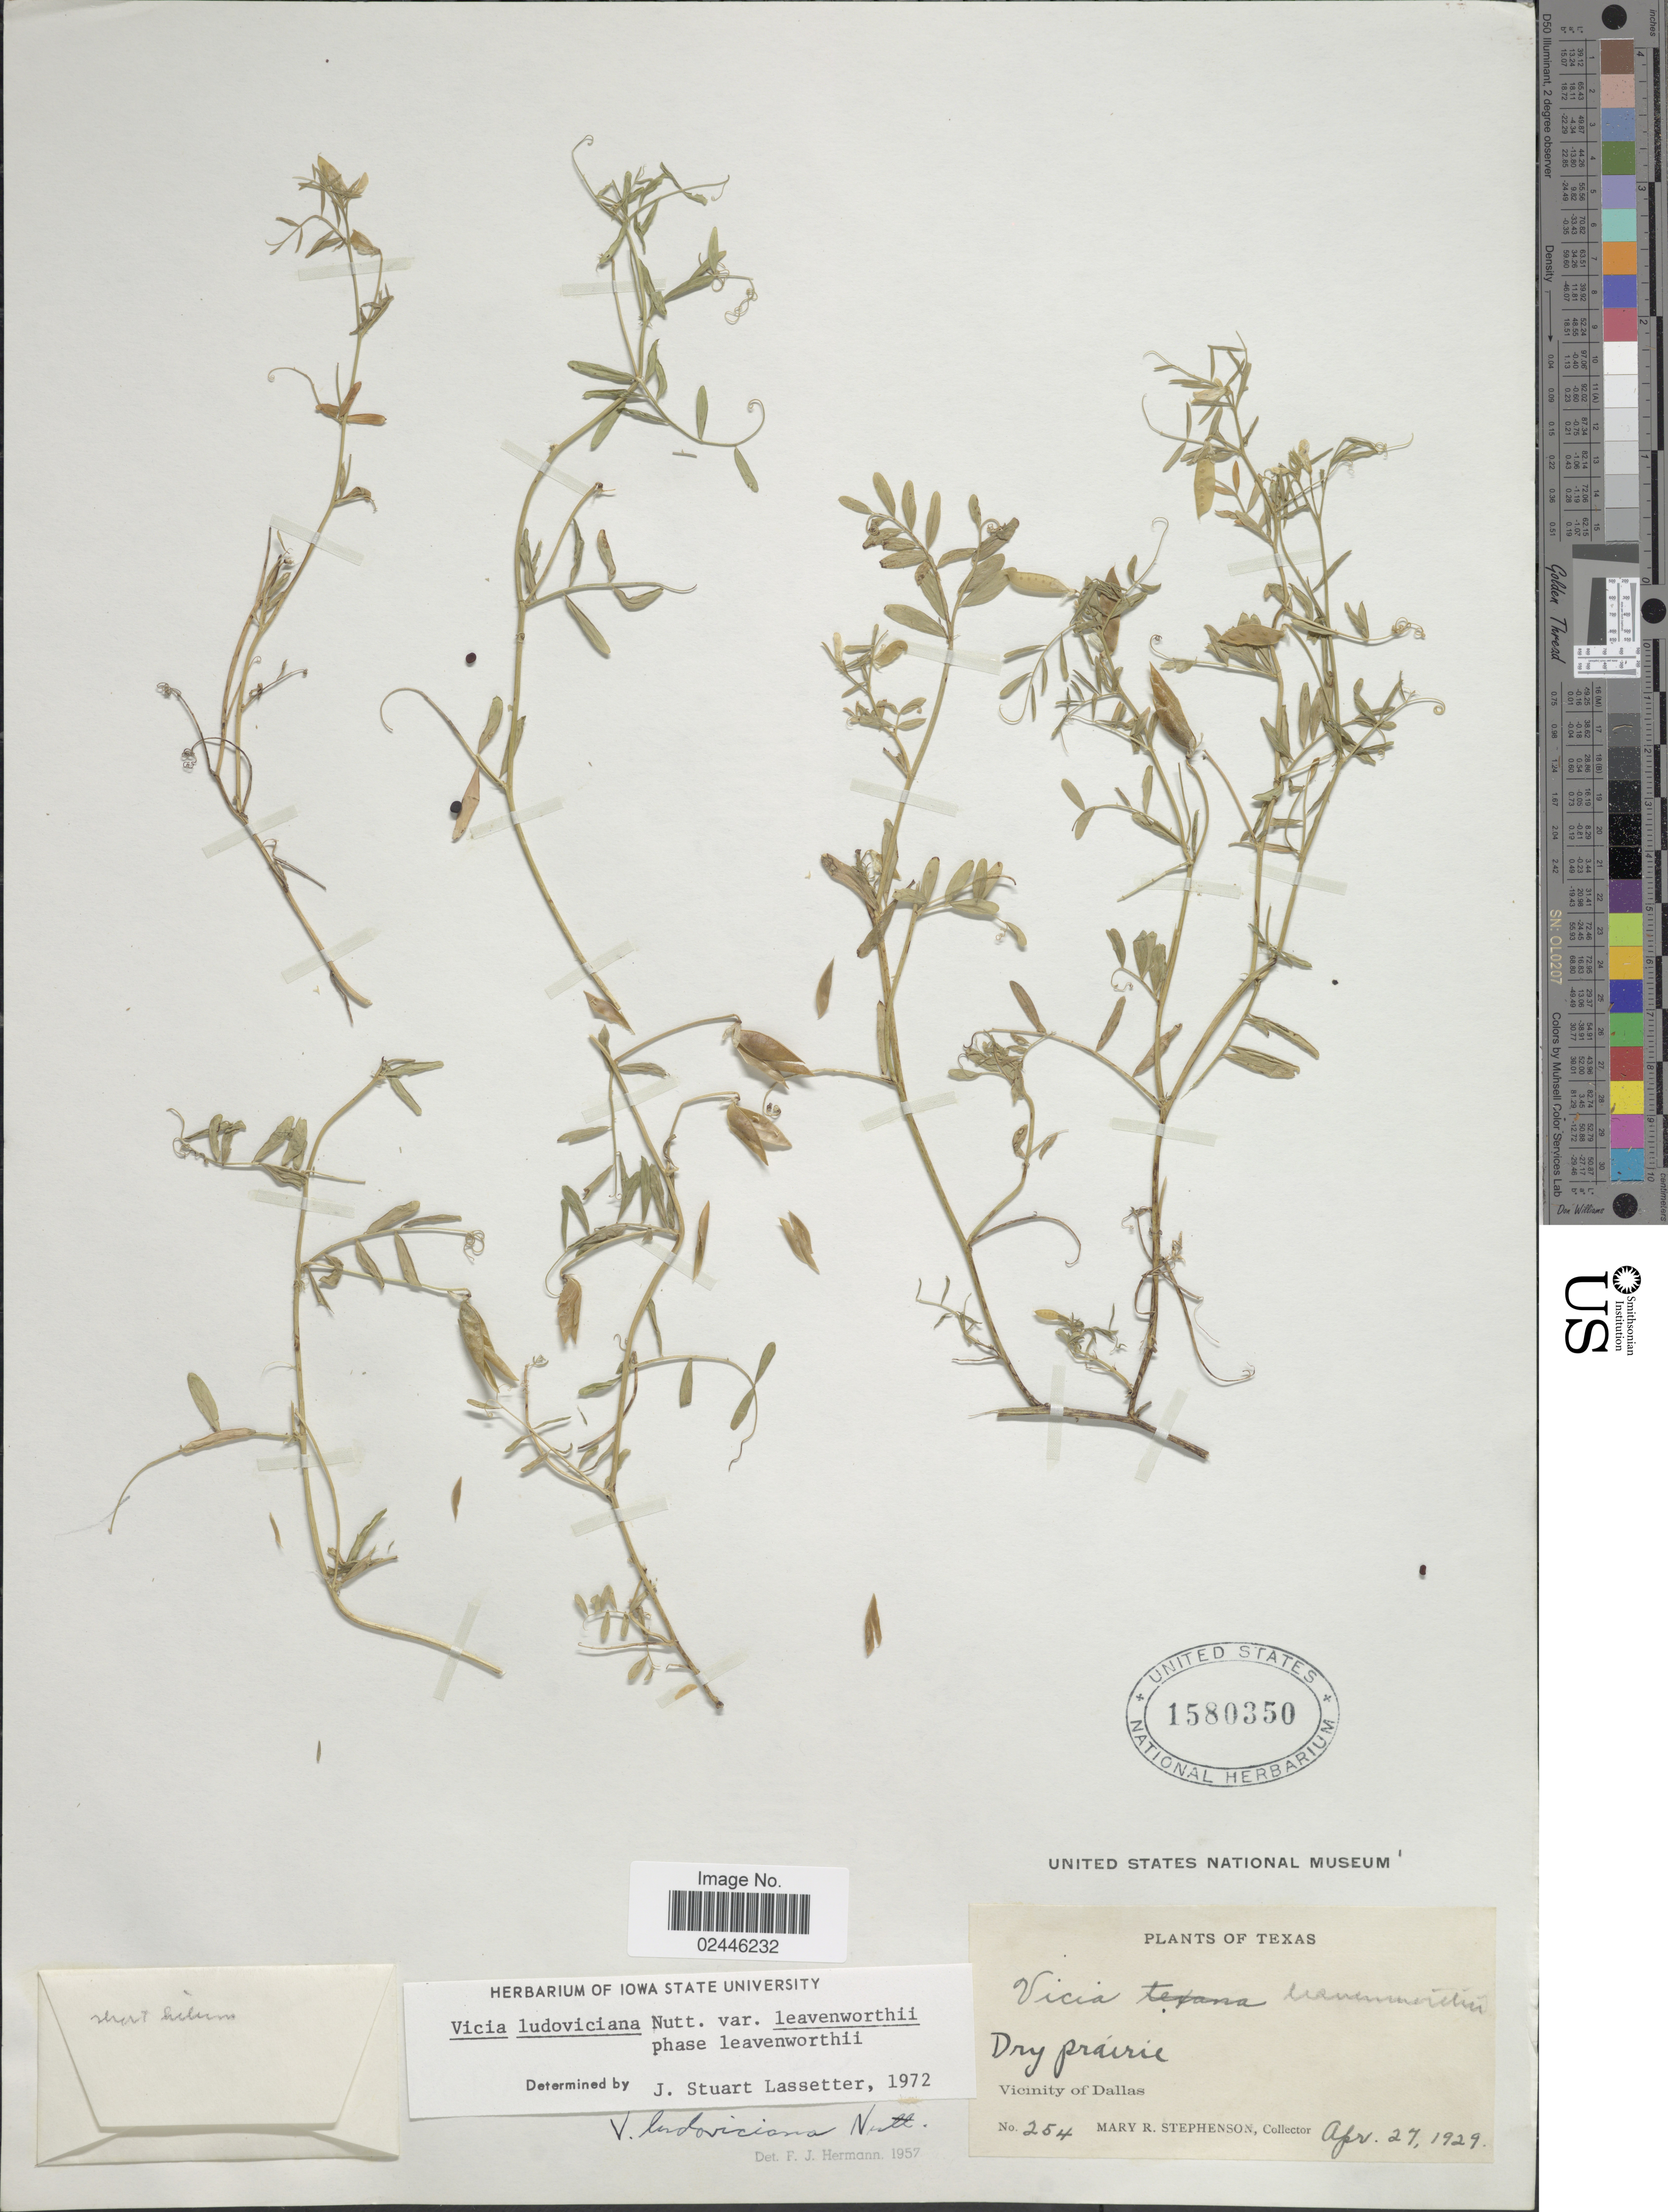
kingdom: Plantae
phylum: Tracheophyta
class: Magnoliopsida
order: Fabales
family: Fabaceae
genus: Vicia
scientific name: Vicia ludoviciana var. leavenworthii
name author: (Torr. & A. Gray) Broich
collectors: M. Stephenson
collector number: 254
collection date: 1929-04-27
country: United States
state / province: Texas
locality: Vicinity of Dallas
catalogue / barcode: US 1580350